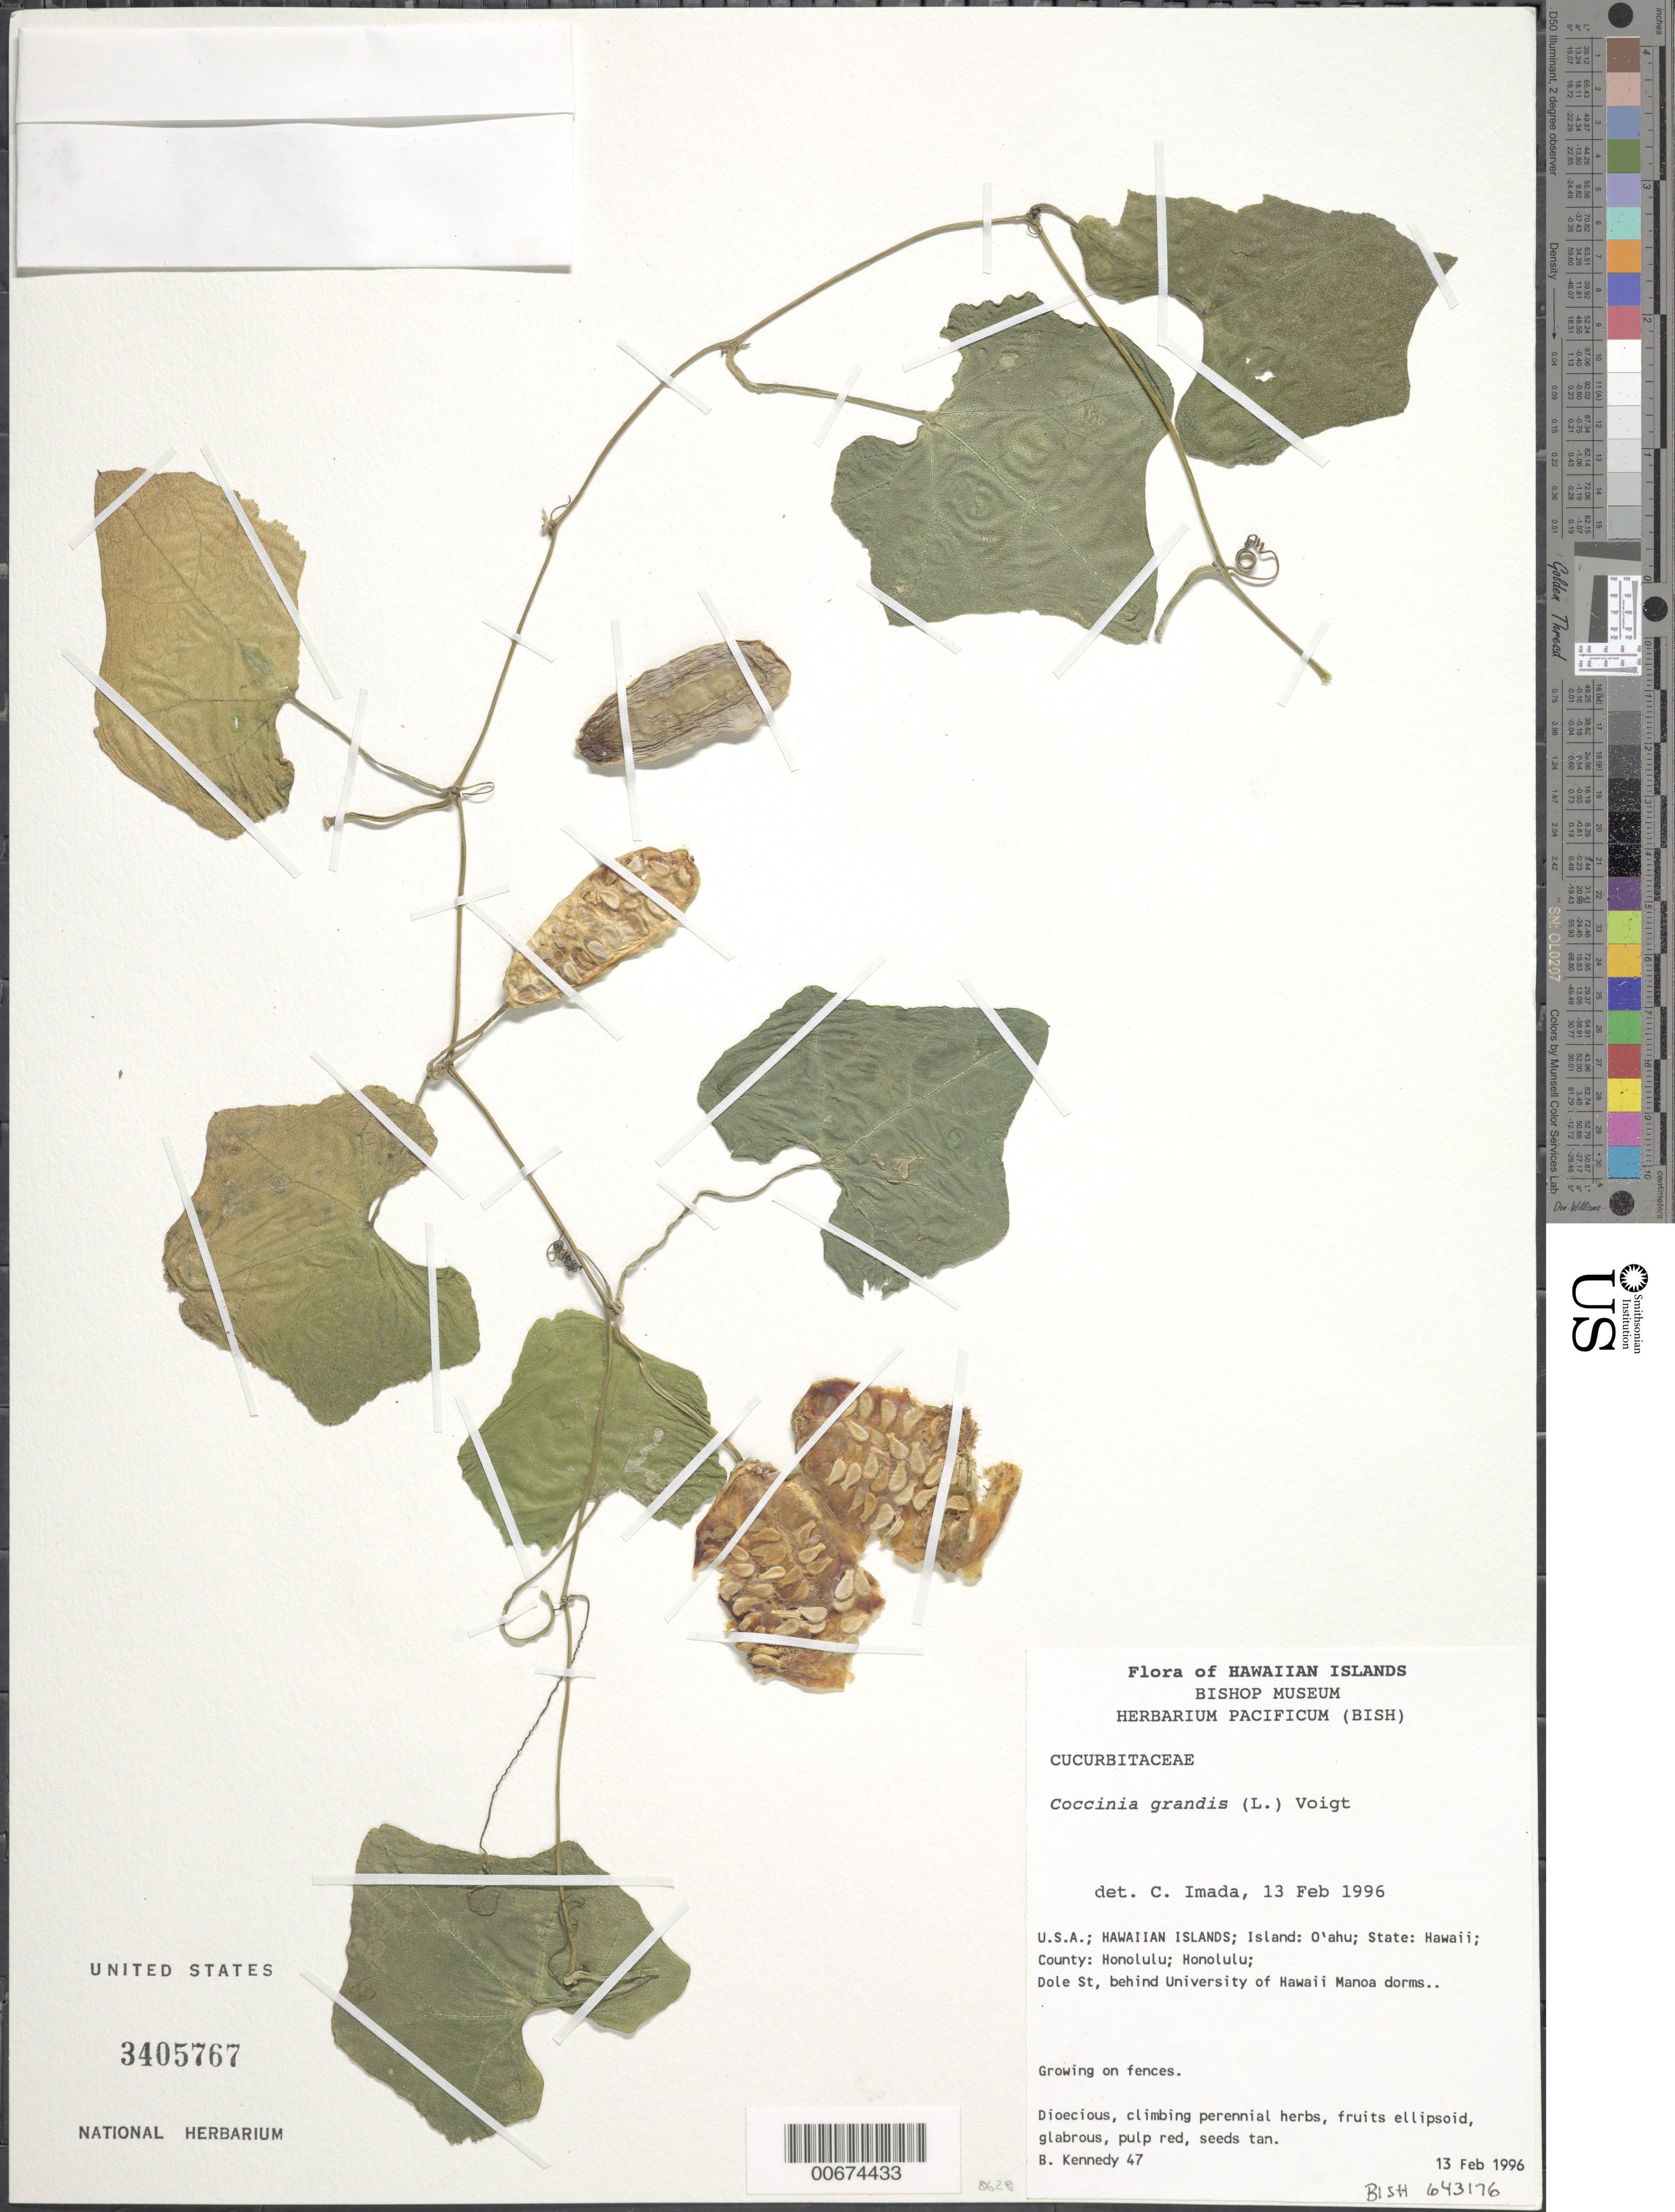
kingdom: Plantae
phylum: Tracheophyta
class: Magnoliopsida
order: Cucurbitales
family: Cucurbitaceae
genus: Coccinia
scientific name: Coccinia grandis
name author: (L.) Voigt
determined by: Imada, C.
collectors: B. Kennedy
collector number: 47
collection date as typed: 13 Feb 1996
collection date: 1996-02-13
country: United States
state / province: Hawaii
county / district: Honolulu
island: Oahu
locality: Honolulu, Dole St., behind University of Hawaii Manoa dorms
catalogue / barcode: US 3405767